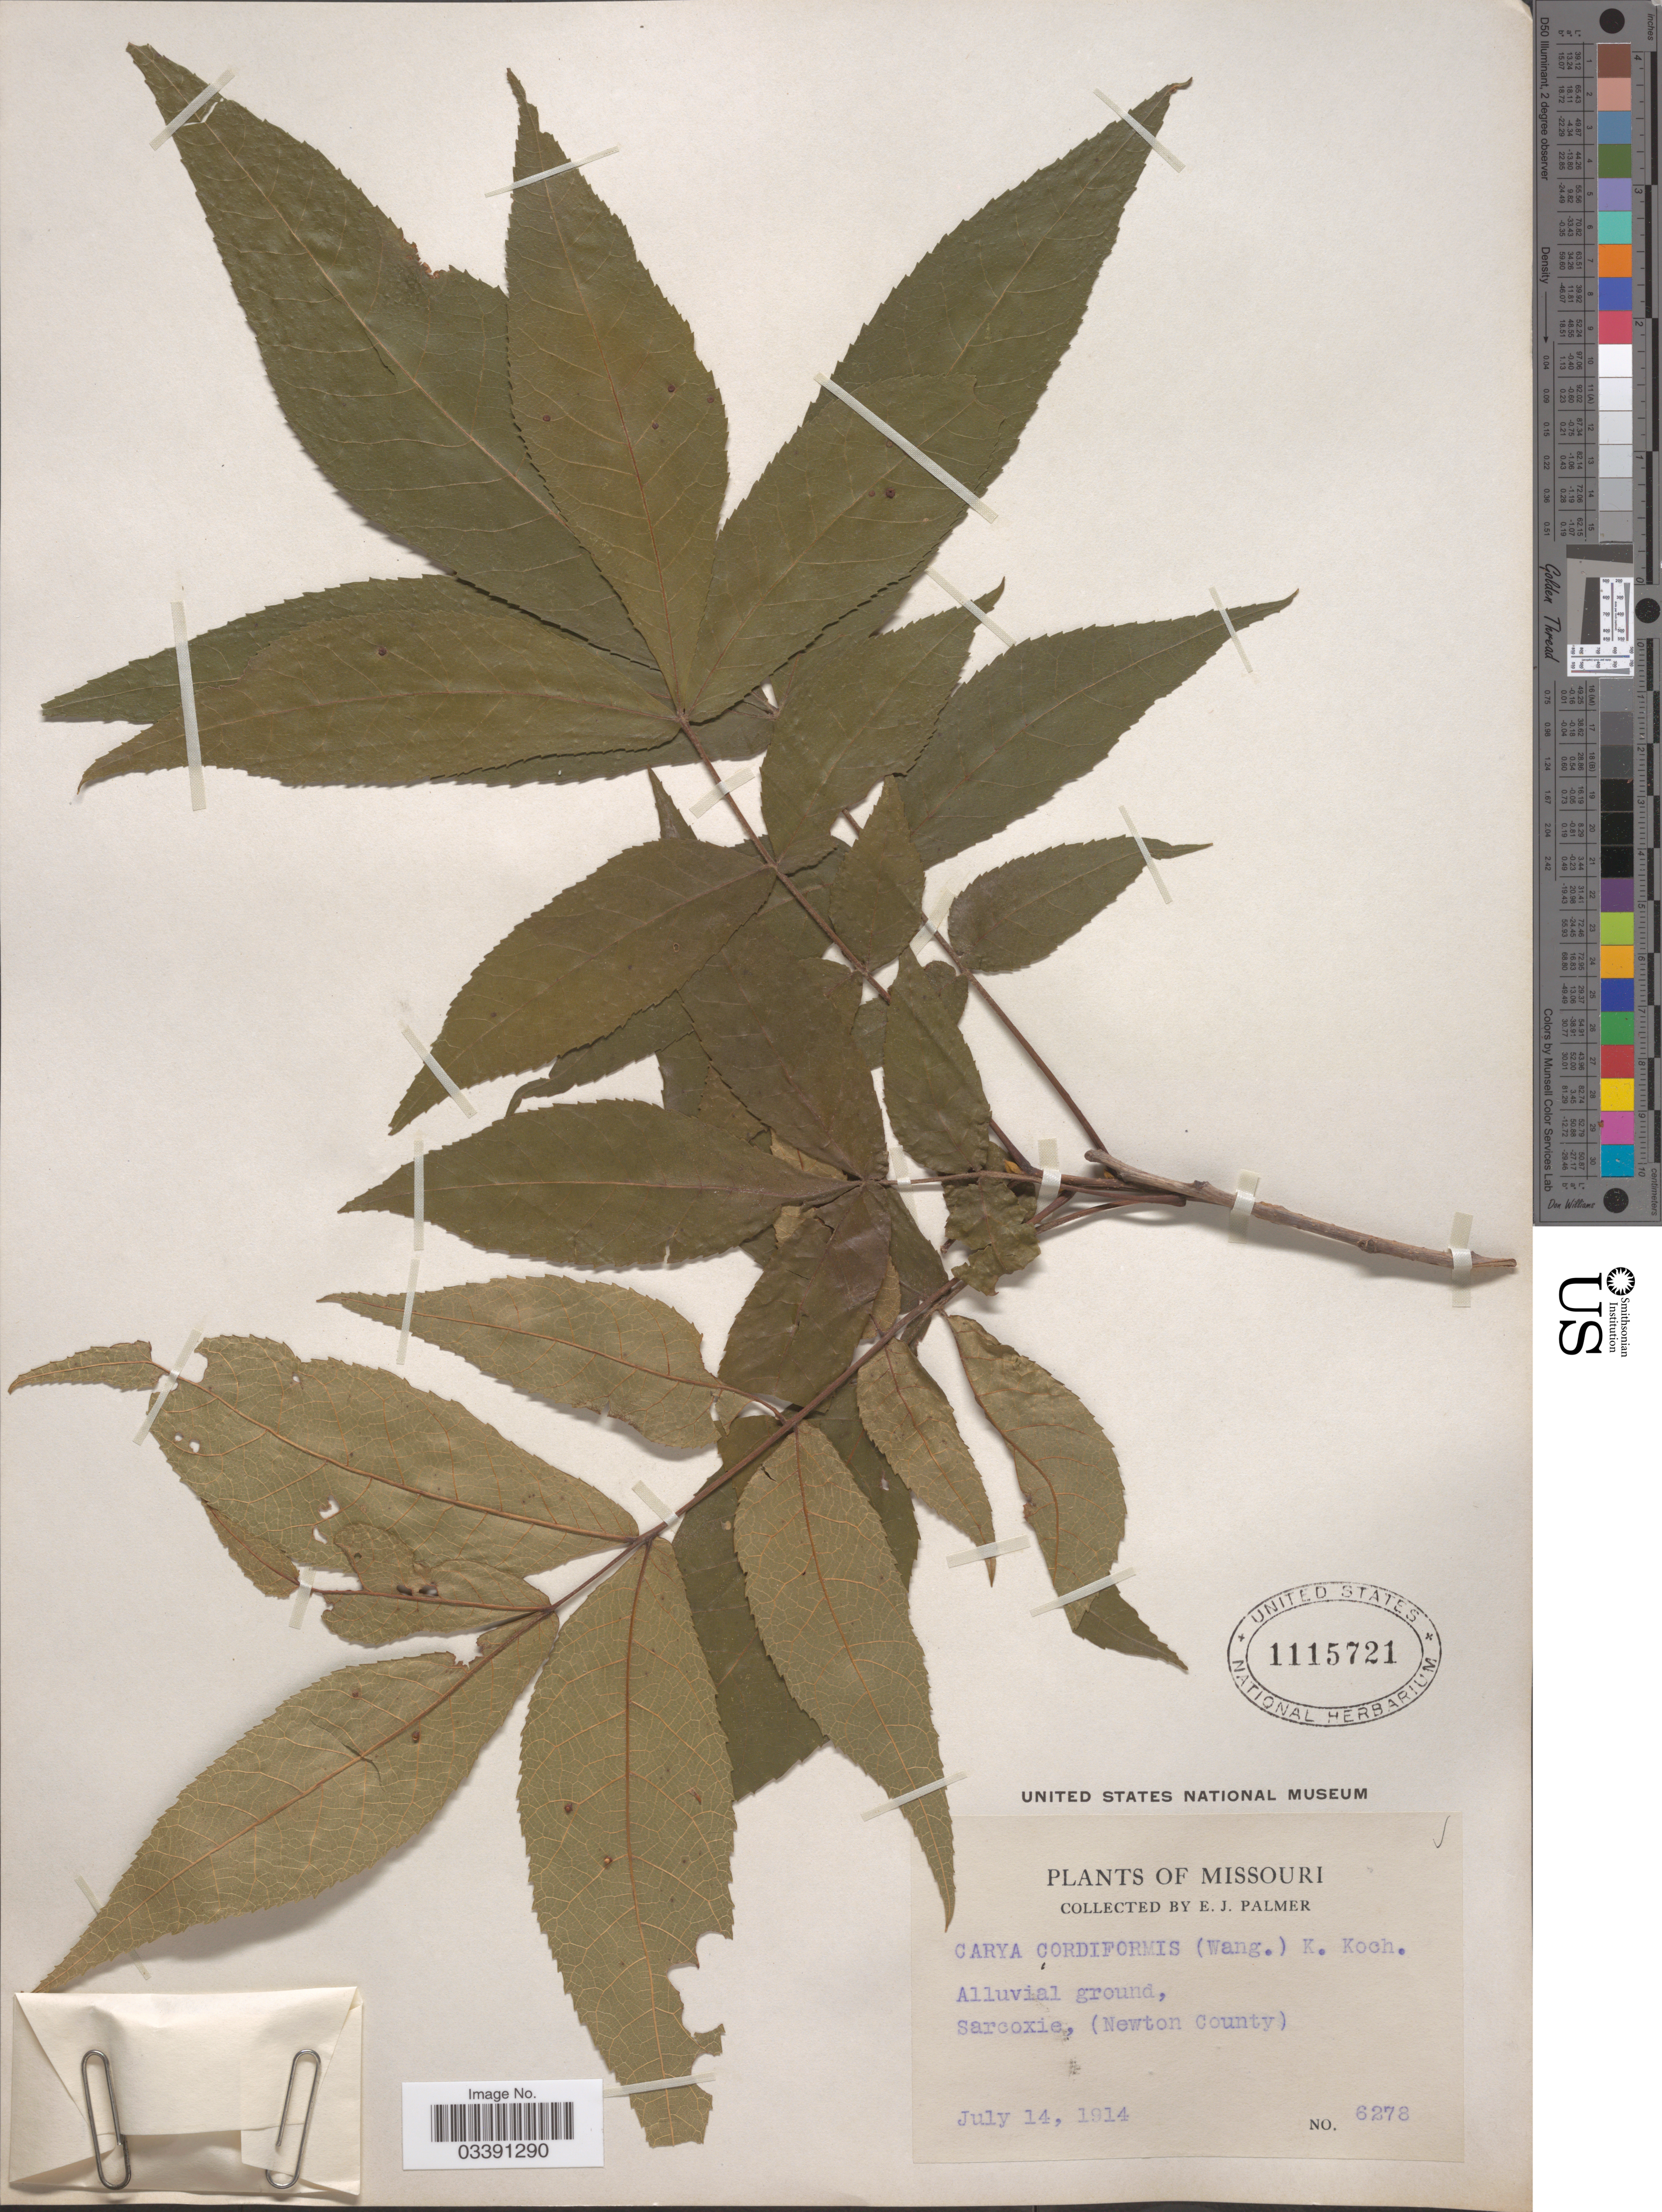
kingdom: Plantae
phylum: Tracheophyta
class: Magnoliopsida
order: Fagales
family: Juglandaceae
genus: Carya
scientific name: Carya cordiformis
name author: (Wangenh.) K. Koch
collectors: E. J. Palmer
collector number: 6278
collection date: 1914-07-14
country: United States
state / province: Missouri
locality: Sarcoxie, (Newton County).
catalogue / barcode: US 1115721